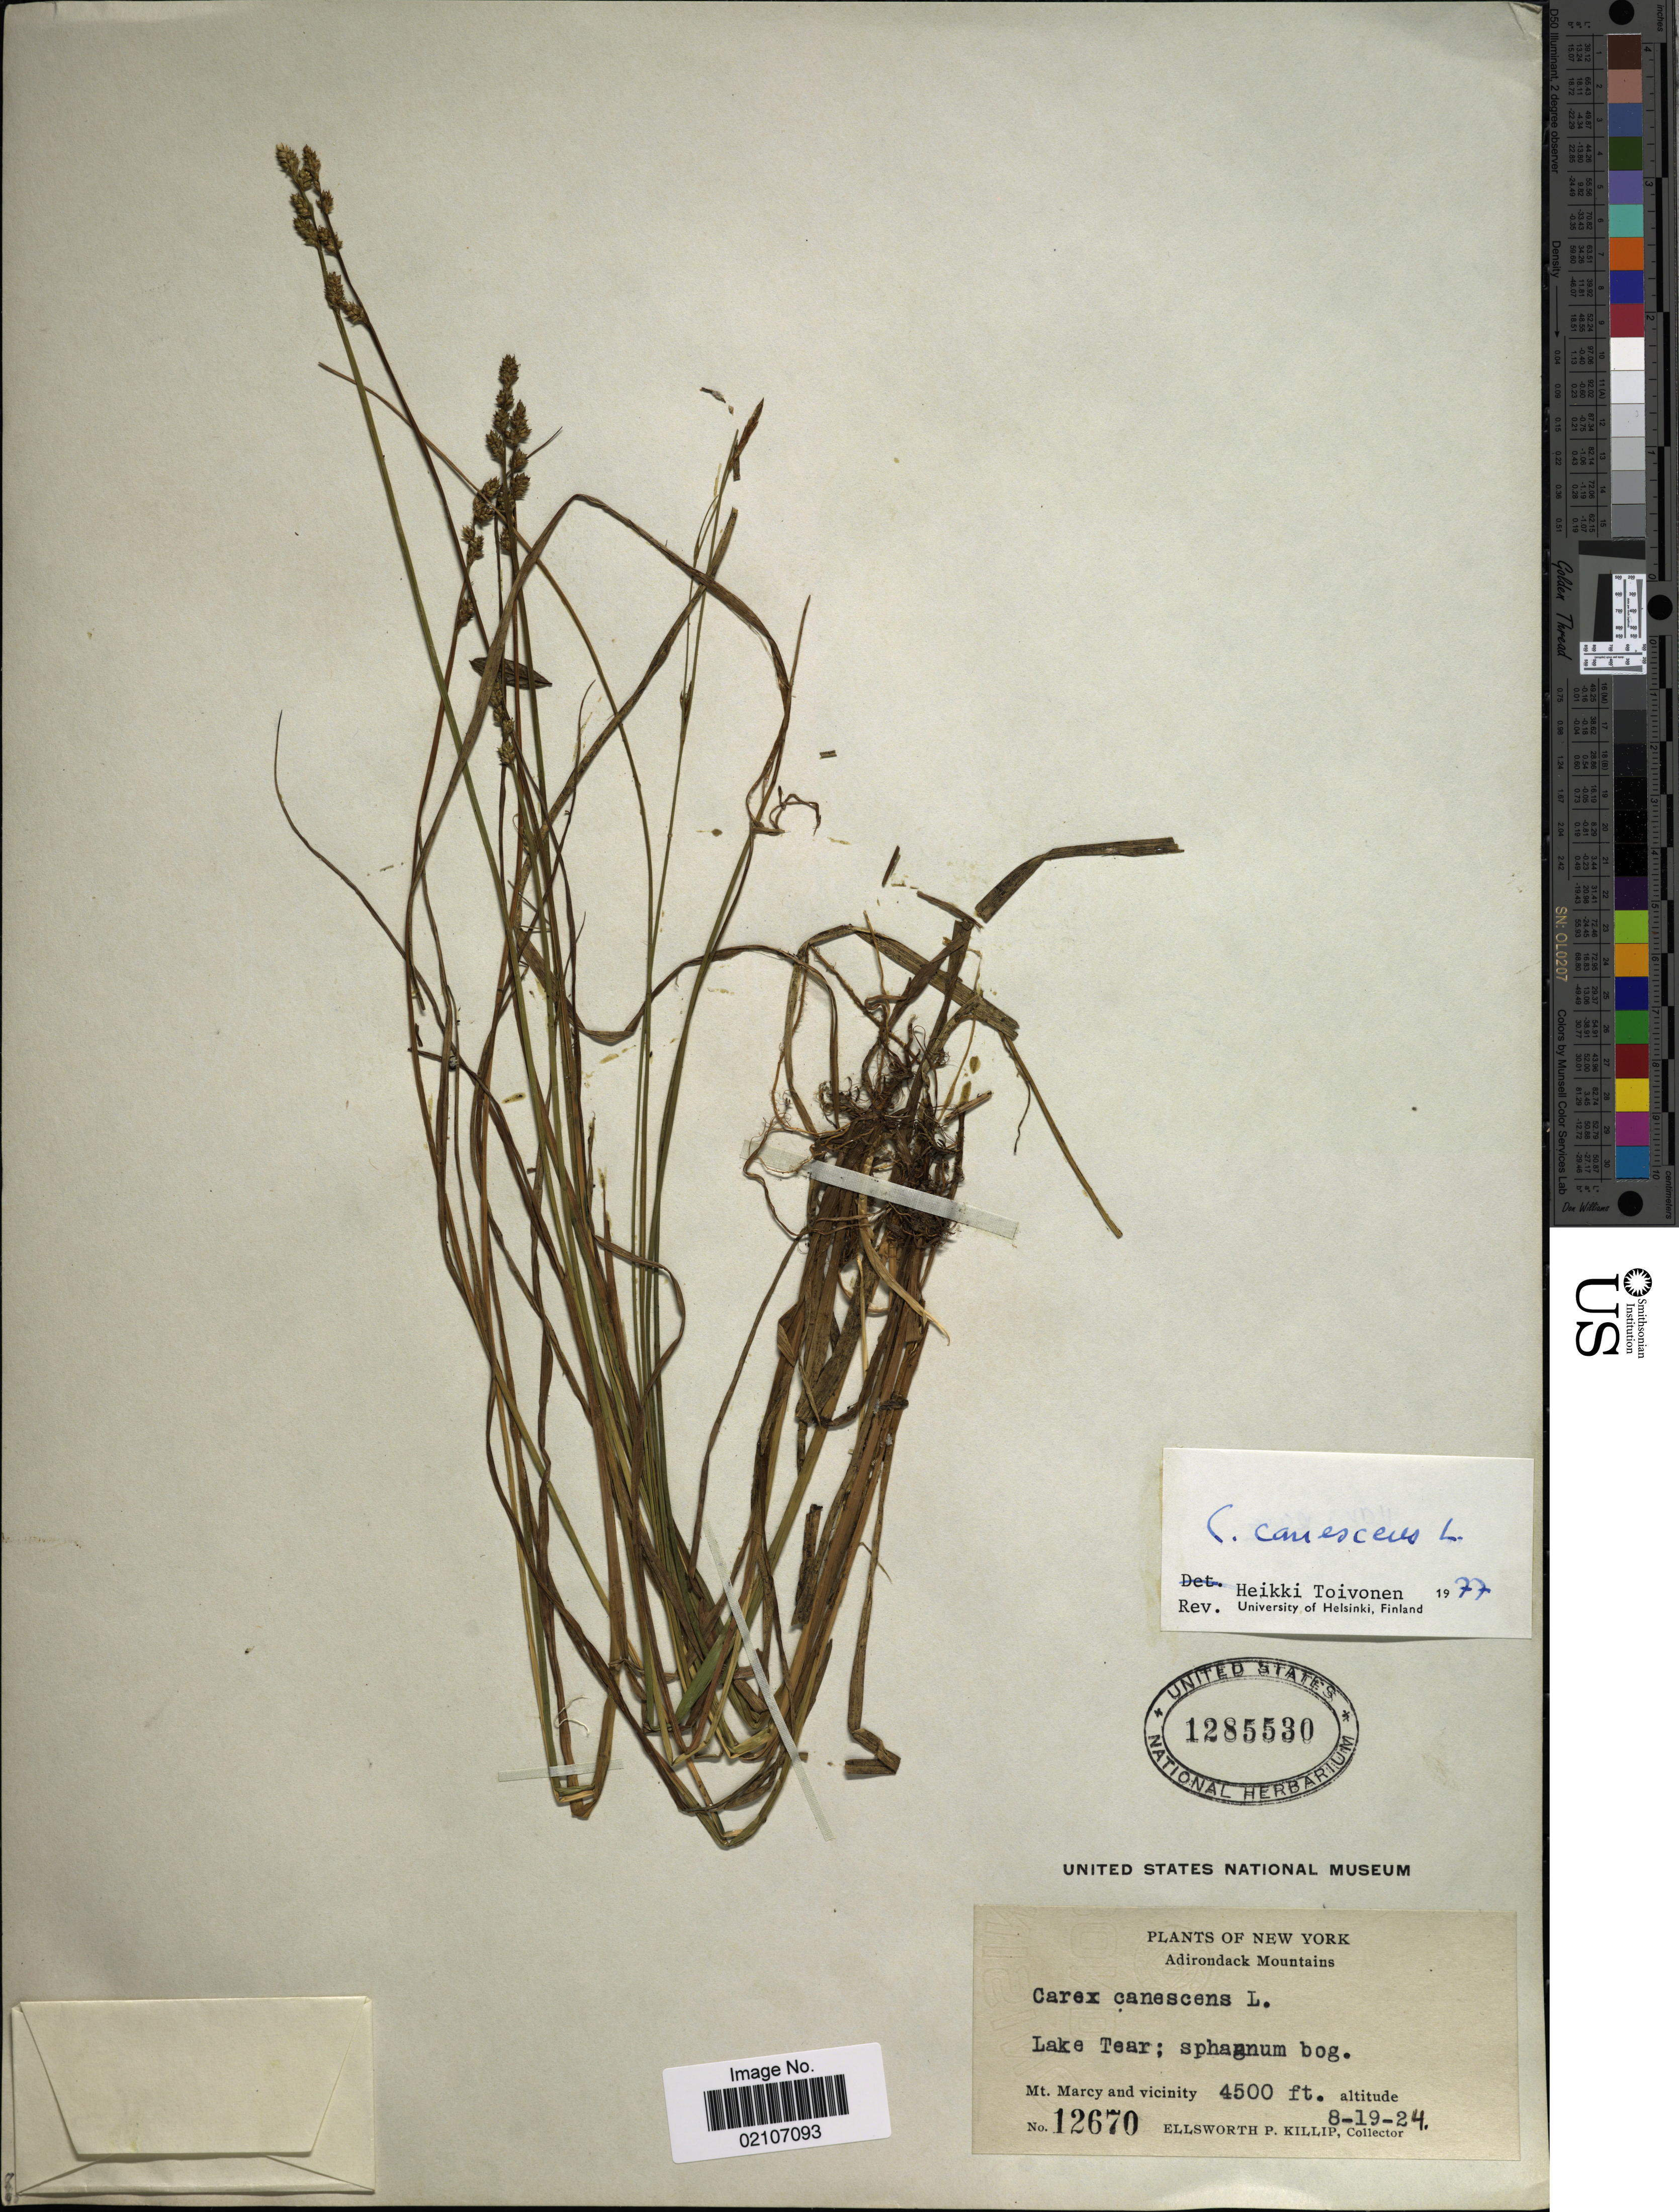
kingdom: Plantae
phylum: Tracheophyta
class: Liliopsida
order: Poales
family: Cyperaceae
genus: Carex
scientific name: Carex canescens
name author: L.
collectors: E. P. Killip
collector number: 12670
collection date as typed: Transcribed d/m/y: 19/8/24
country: United States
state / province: New York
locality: Adirondack Mountains, Lake Tear, Mt. Marcy and vicinity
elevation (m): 1372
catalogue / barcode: US 1285530